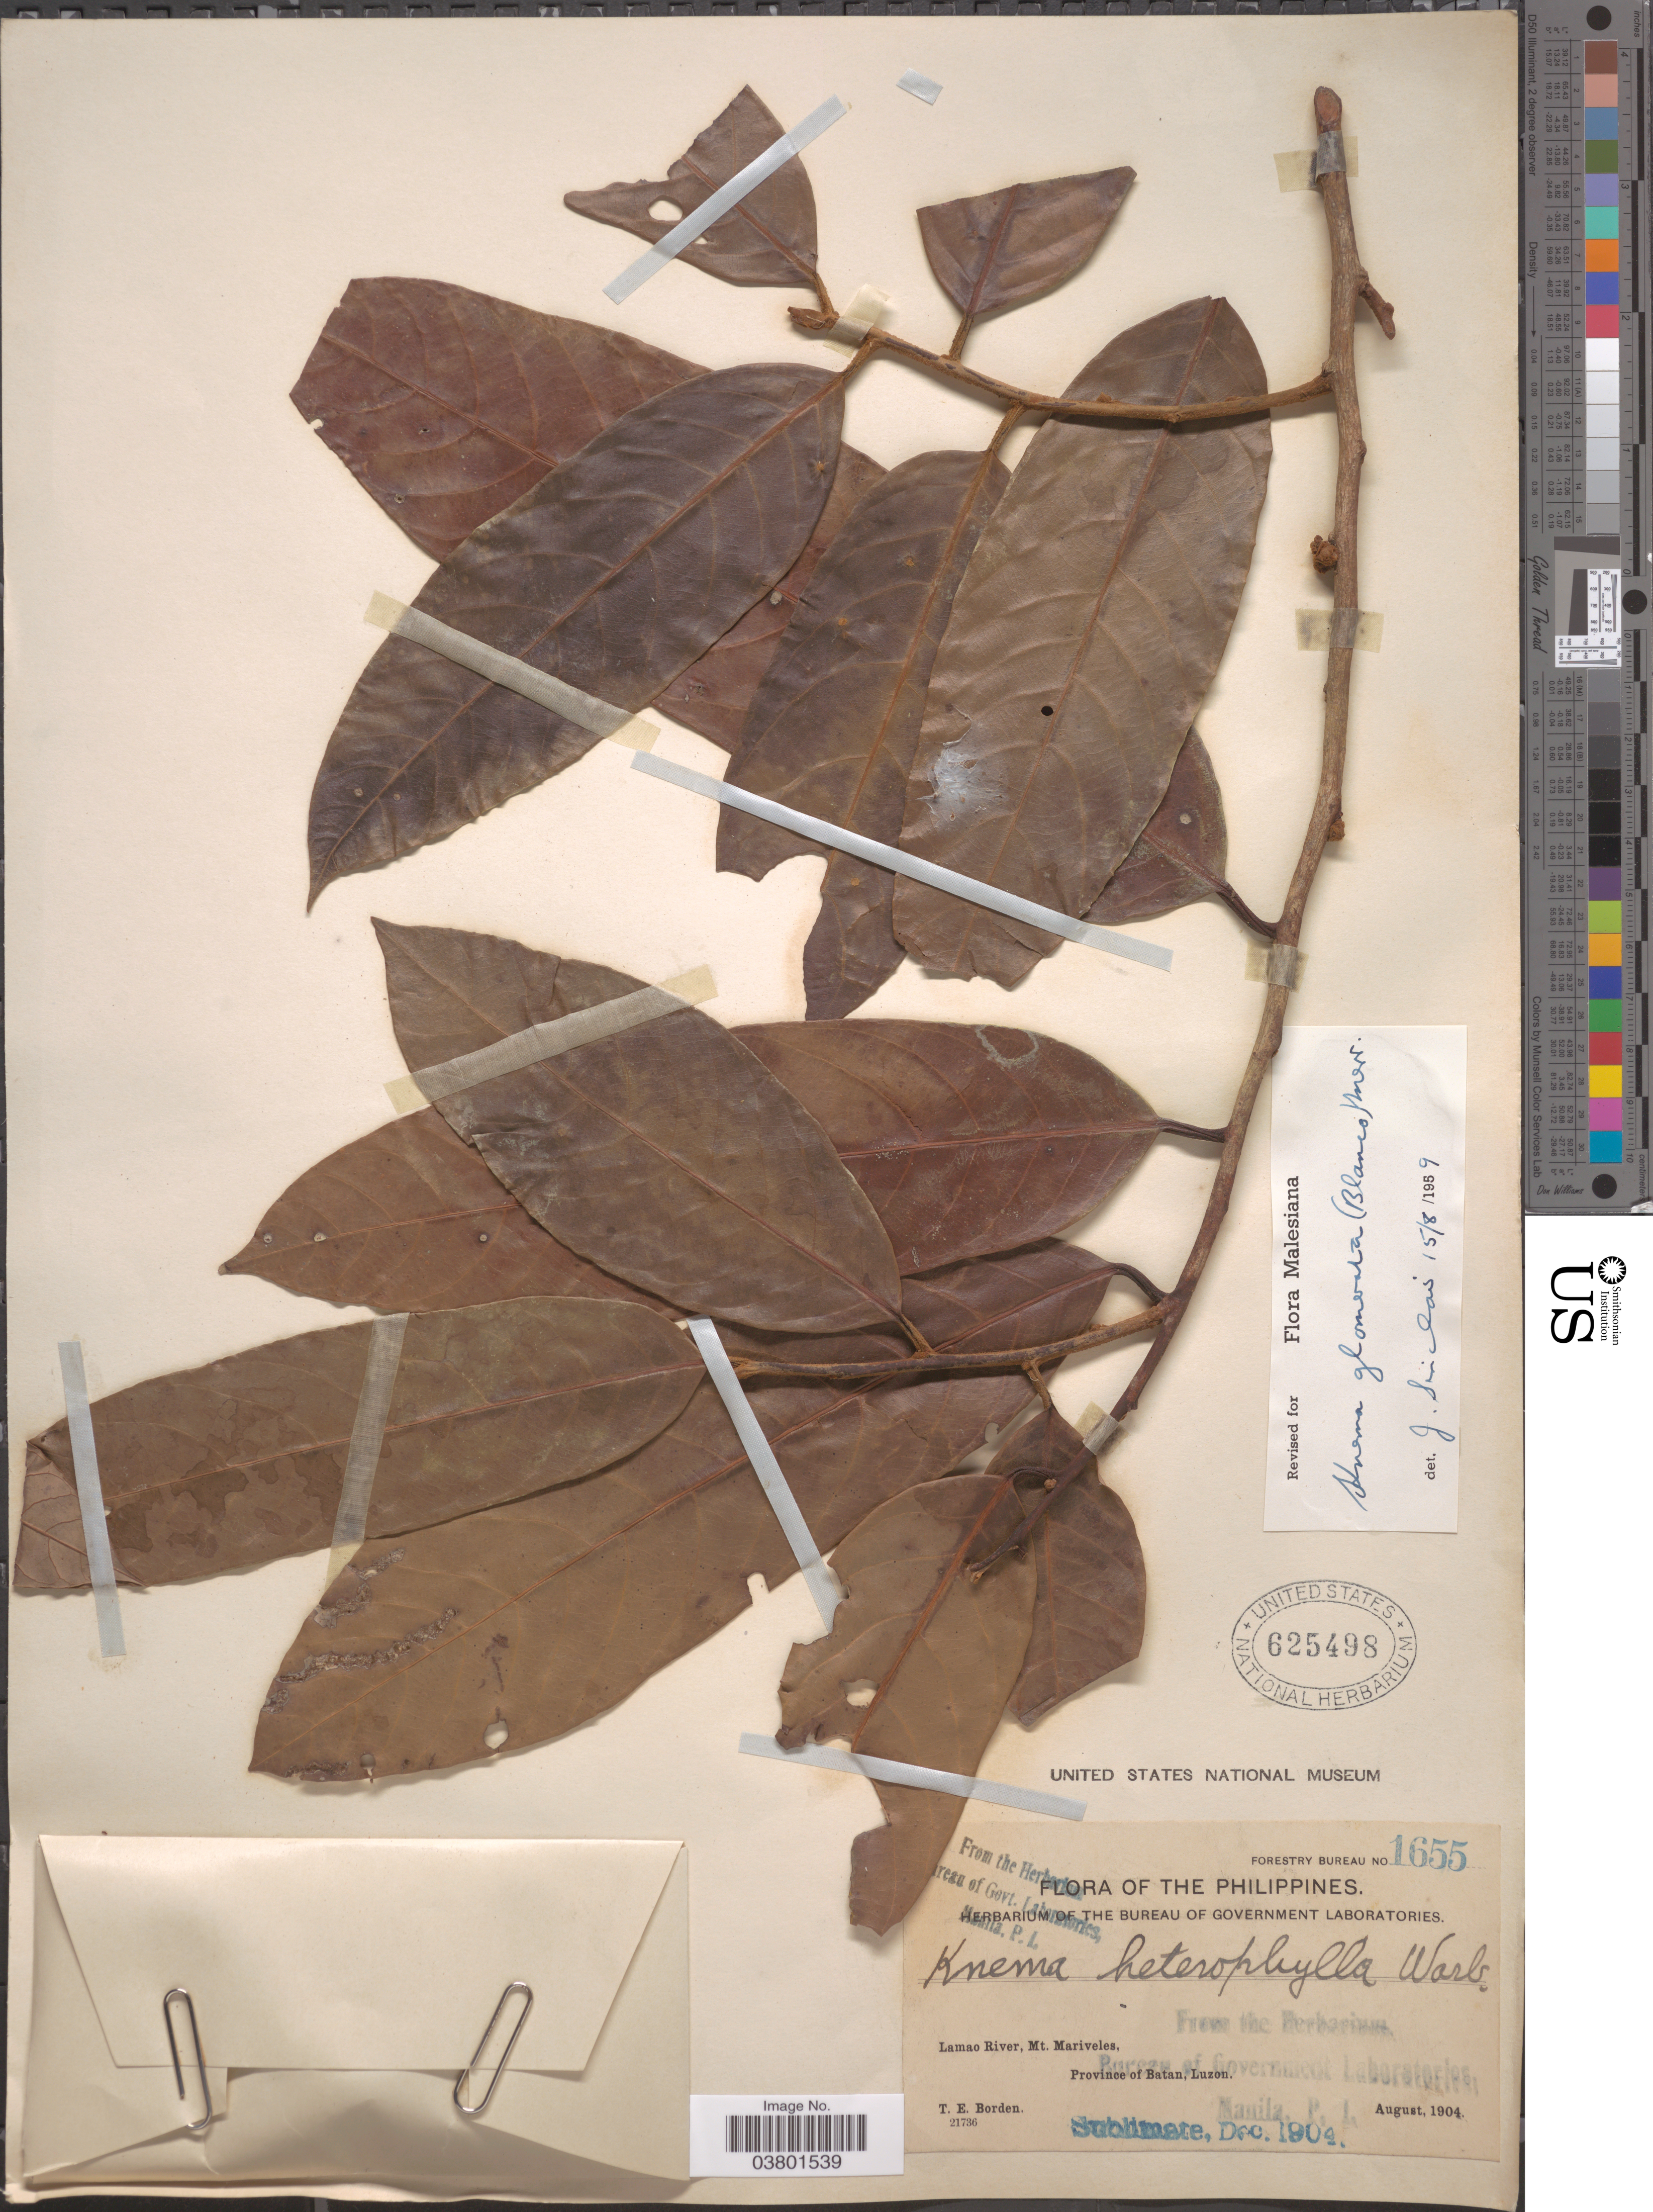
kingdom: Plantae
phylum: Tracheophyta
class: Magnoliopsida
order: Magnoliales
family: Myristicaceae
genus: Knema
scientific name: Knema glomerata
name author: (Blanco) Merr.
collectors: T. E. Borden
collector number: Forestry Bureau 1655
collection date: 1904-08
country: Philippines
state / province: Cagayan Valley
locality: Lamao River, Mt. Mariveles, Province of Batan, Luzon.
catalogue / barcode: US 625498